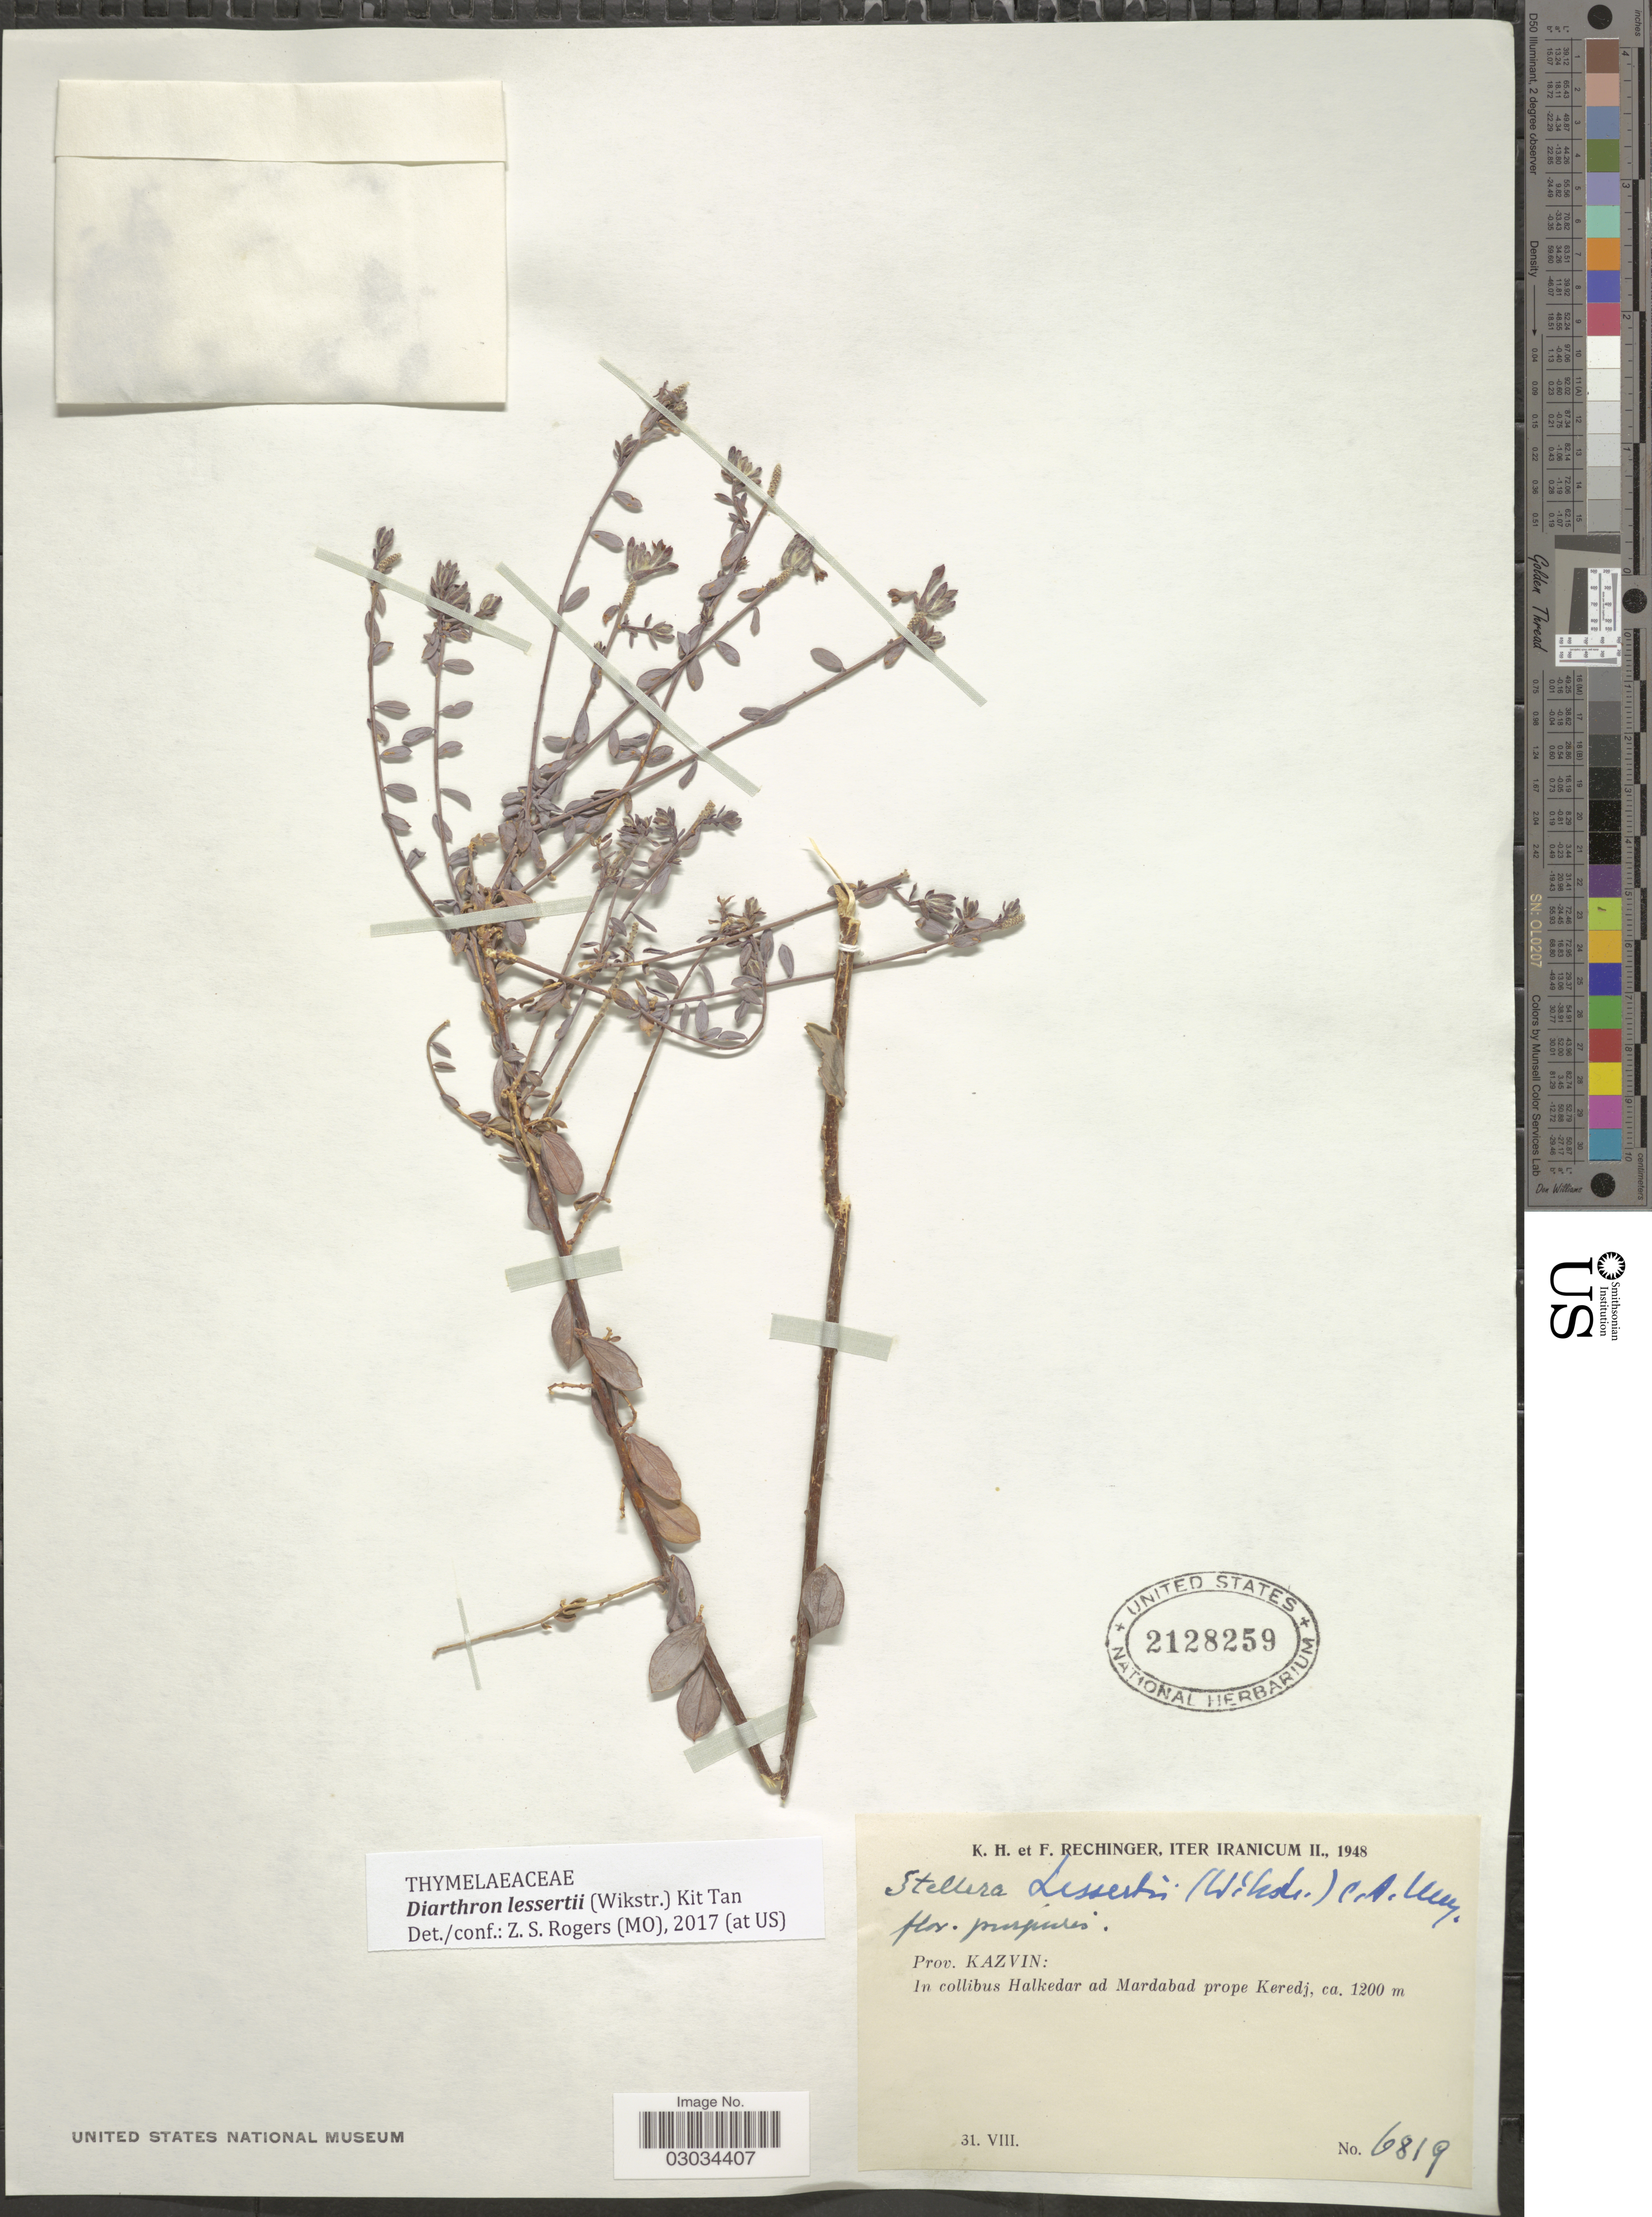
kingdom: Plantae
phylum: Tracheophyta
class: Magnoliopsida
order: Malvales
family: Thymelaeaceae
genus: Diarthron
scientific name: Diarthron lessertii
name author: (Wikstr.) Kit Tan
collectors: K. H. Rechinger & F. Rechinger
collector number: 6819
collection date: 1948-08-31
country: Iran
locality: Prov. Kazvin: In collibus Halkedar ad Mardabad prope Keredj.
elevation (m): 1200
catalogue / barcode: US 2128259